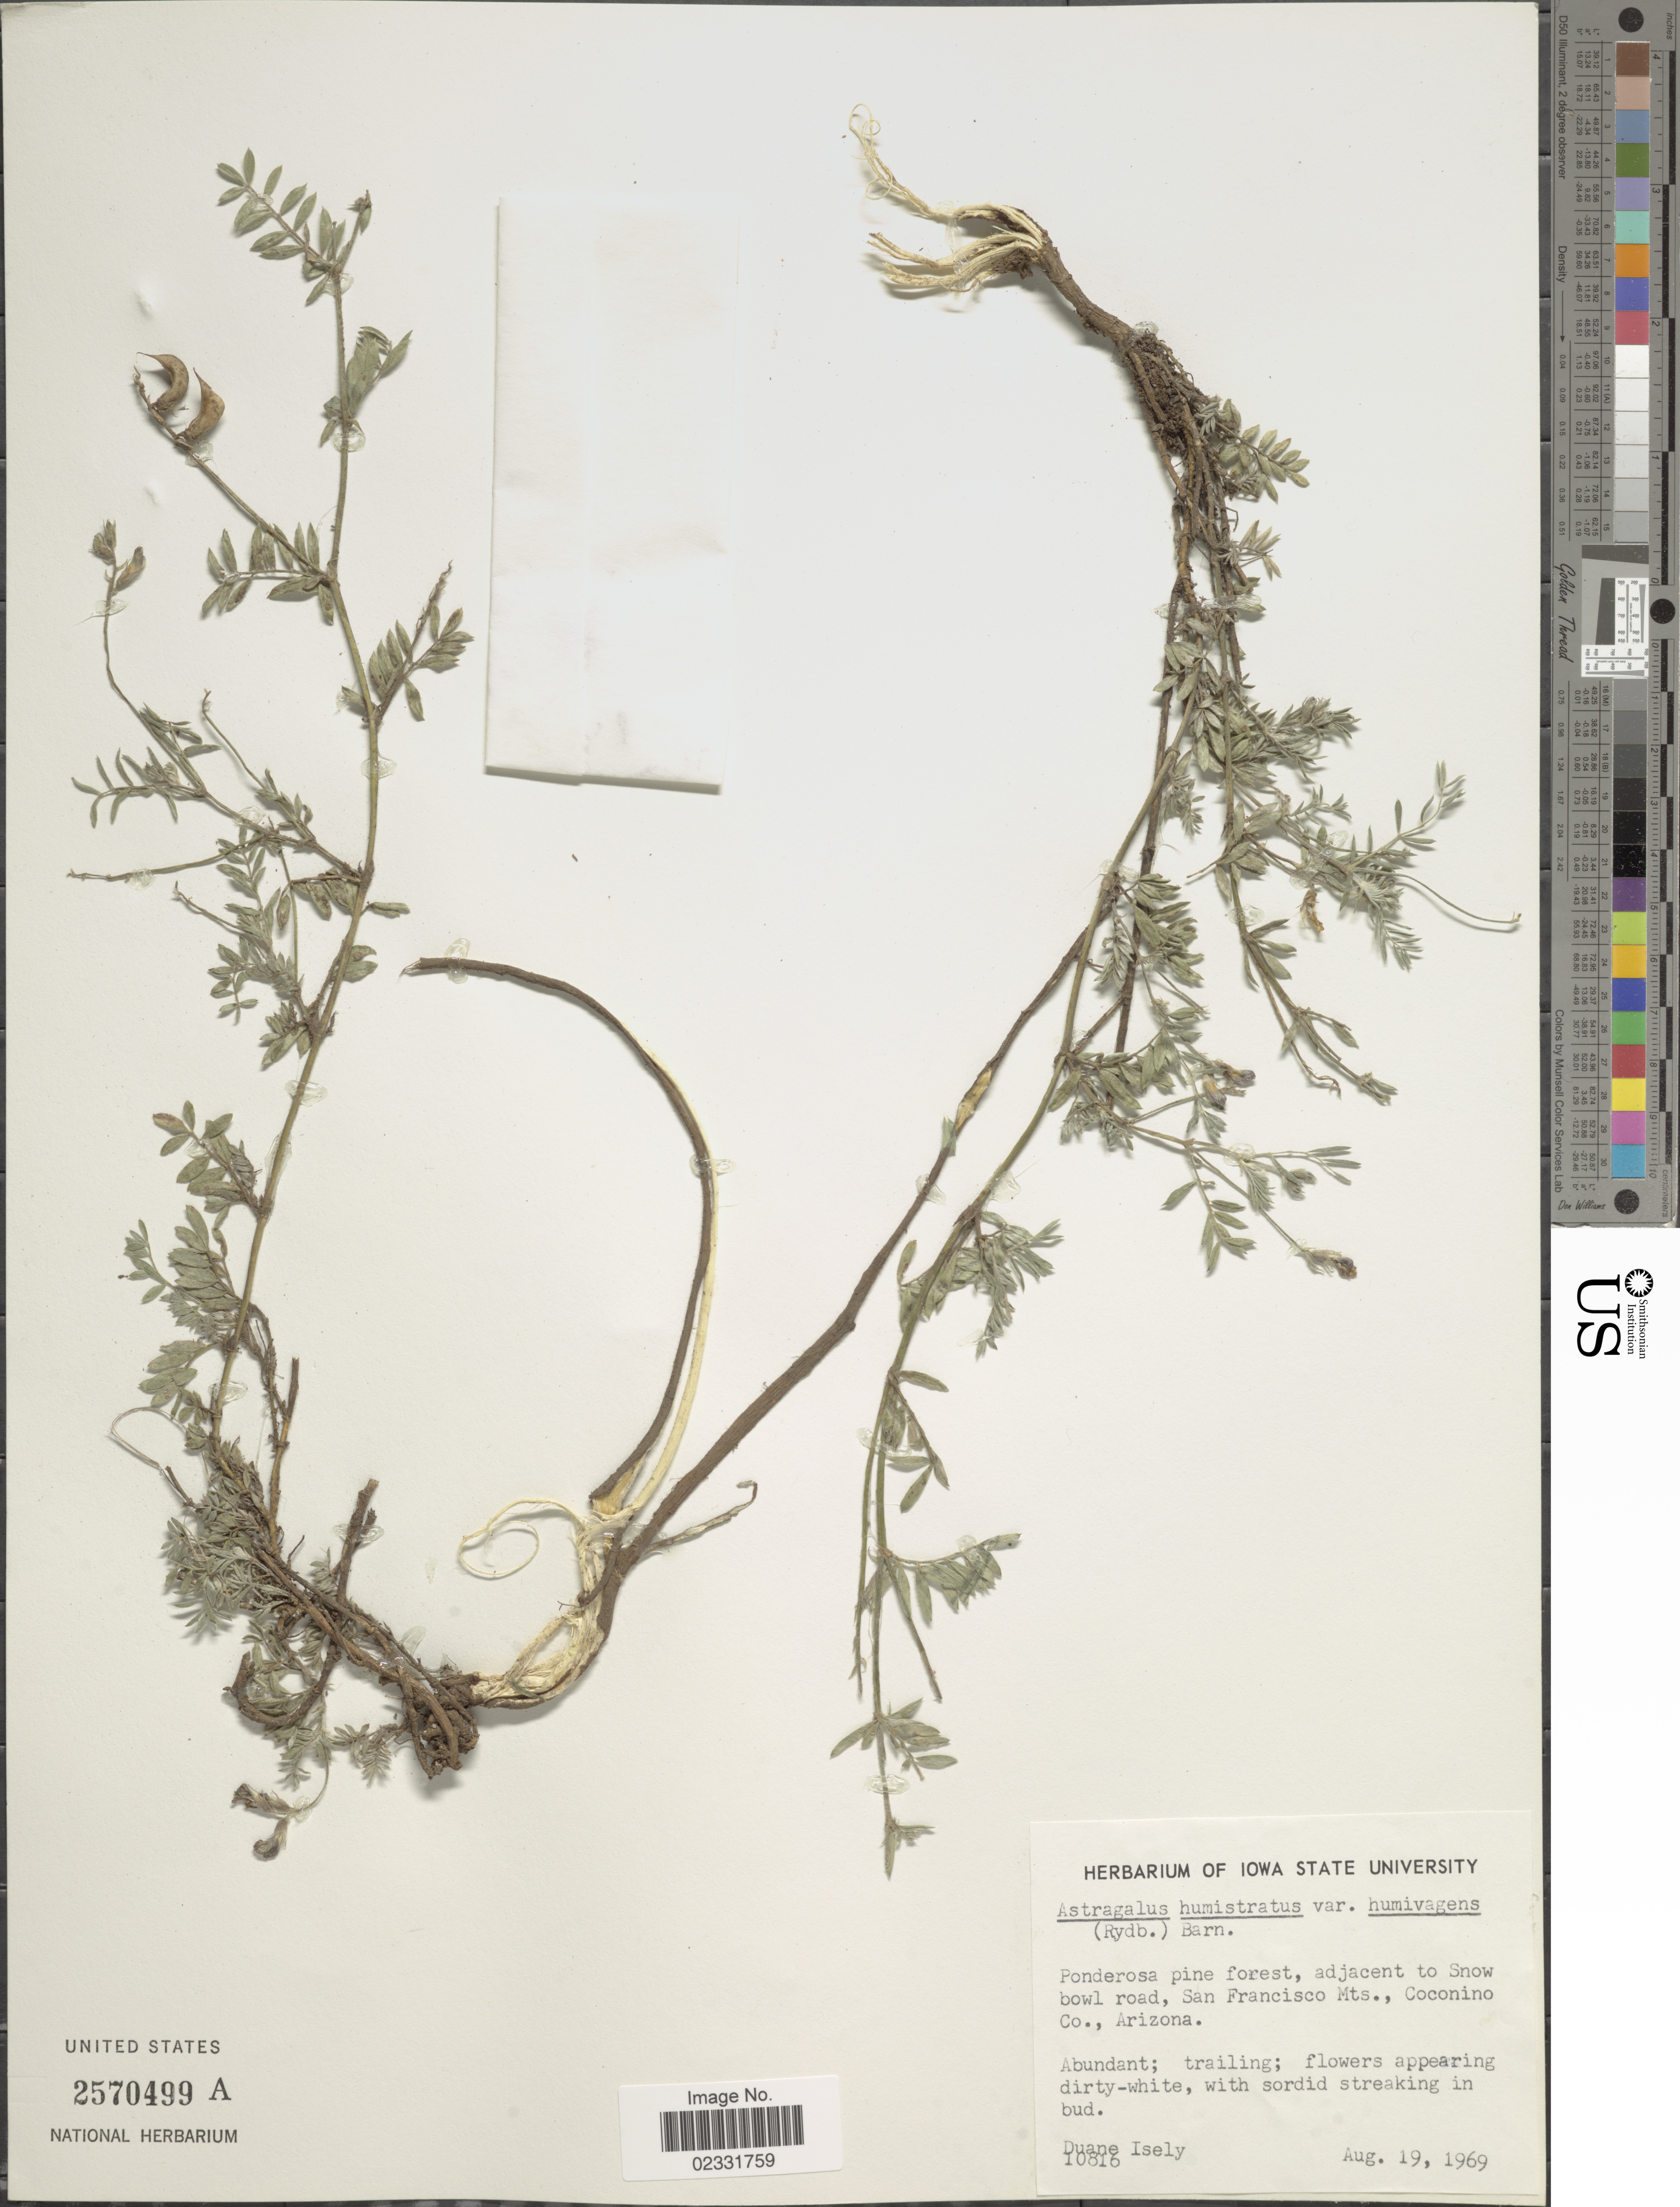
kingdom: Plantae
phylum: Tracheophyta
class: Magnoliopsida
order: Fabales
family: Fabaceae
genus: Astragalus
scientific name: Astragalus humistratus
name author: A. Gray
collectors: D. Isely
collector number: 10816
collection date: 1969-08-19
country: United States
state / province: Arizona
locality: Adjacent to Snow bowl road, San Francisco Mts., Conconino Co.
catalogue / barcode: US 2570499A